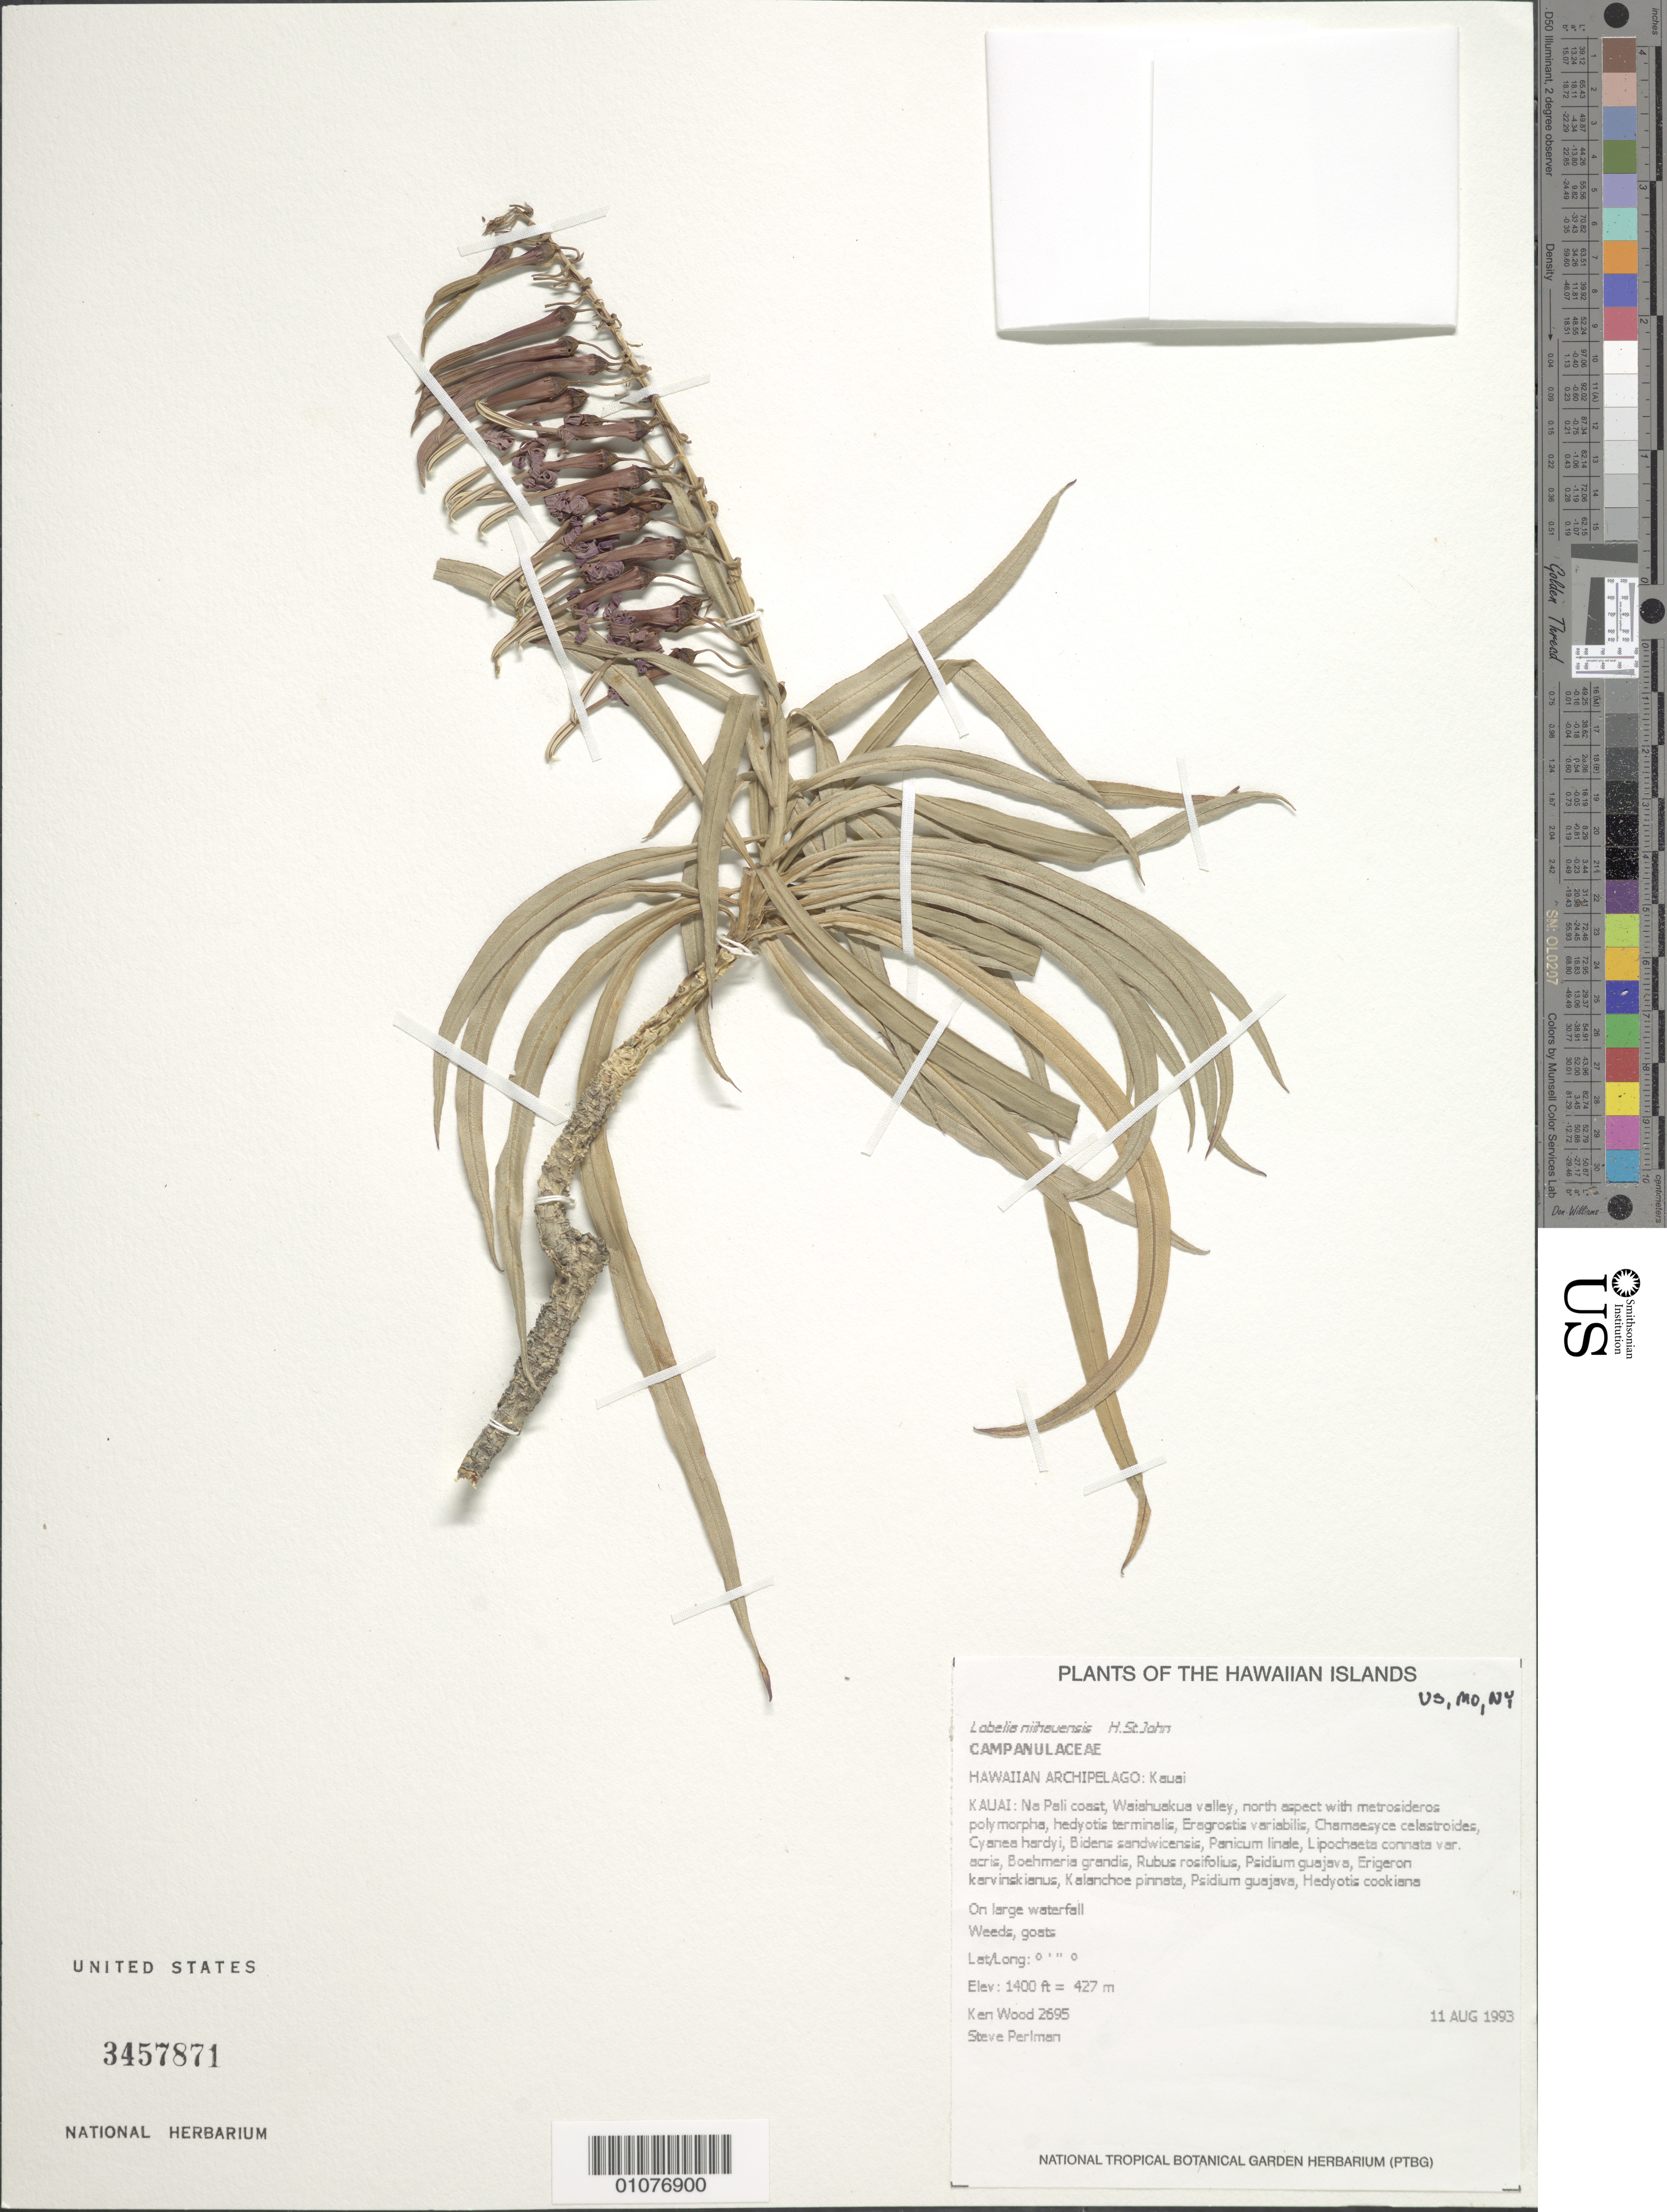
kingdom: Plantae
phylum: Tracheophyta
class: Magnoliopsida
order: Asterales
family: Campanulaceae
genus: Lobelia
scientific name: Lobelia niihauensis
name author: H. St. John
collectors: K. R. Wood & S. P. Perlman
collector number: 2695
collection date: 1993-08-11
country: United States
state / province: Hawaii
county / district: Kauai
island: Kaua'i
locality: Na Pali coast, Waiahuakua valley, N aspect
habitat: On large waterfall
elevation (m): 427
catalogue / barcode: US 3457871